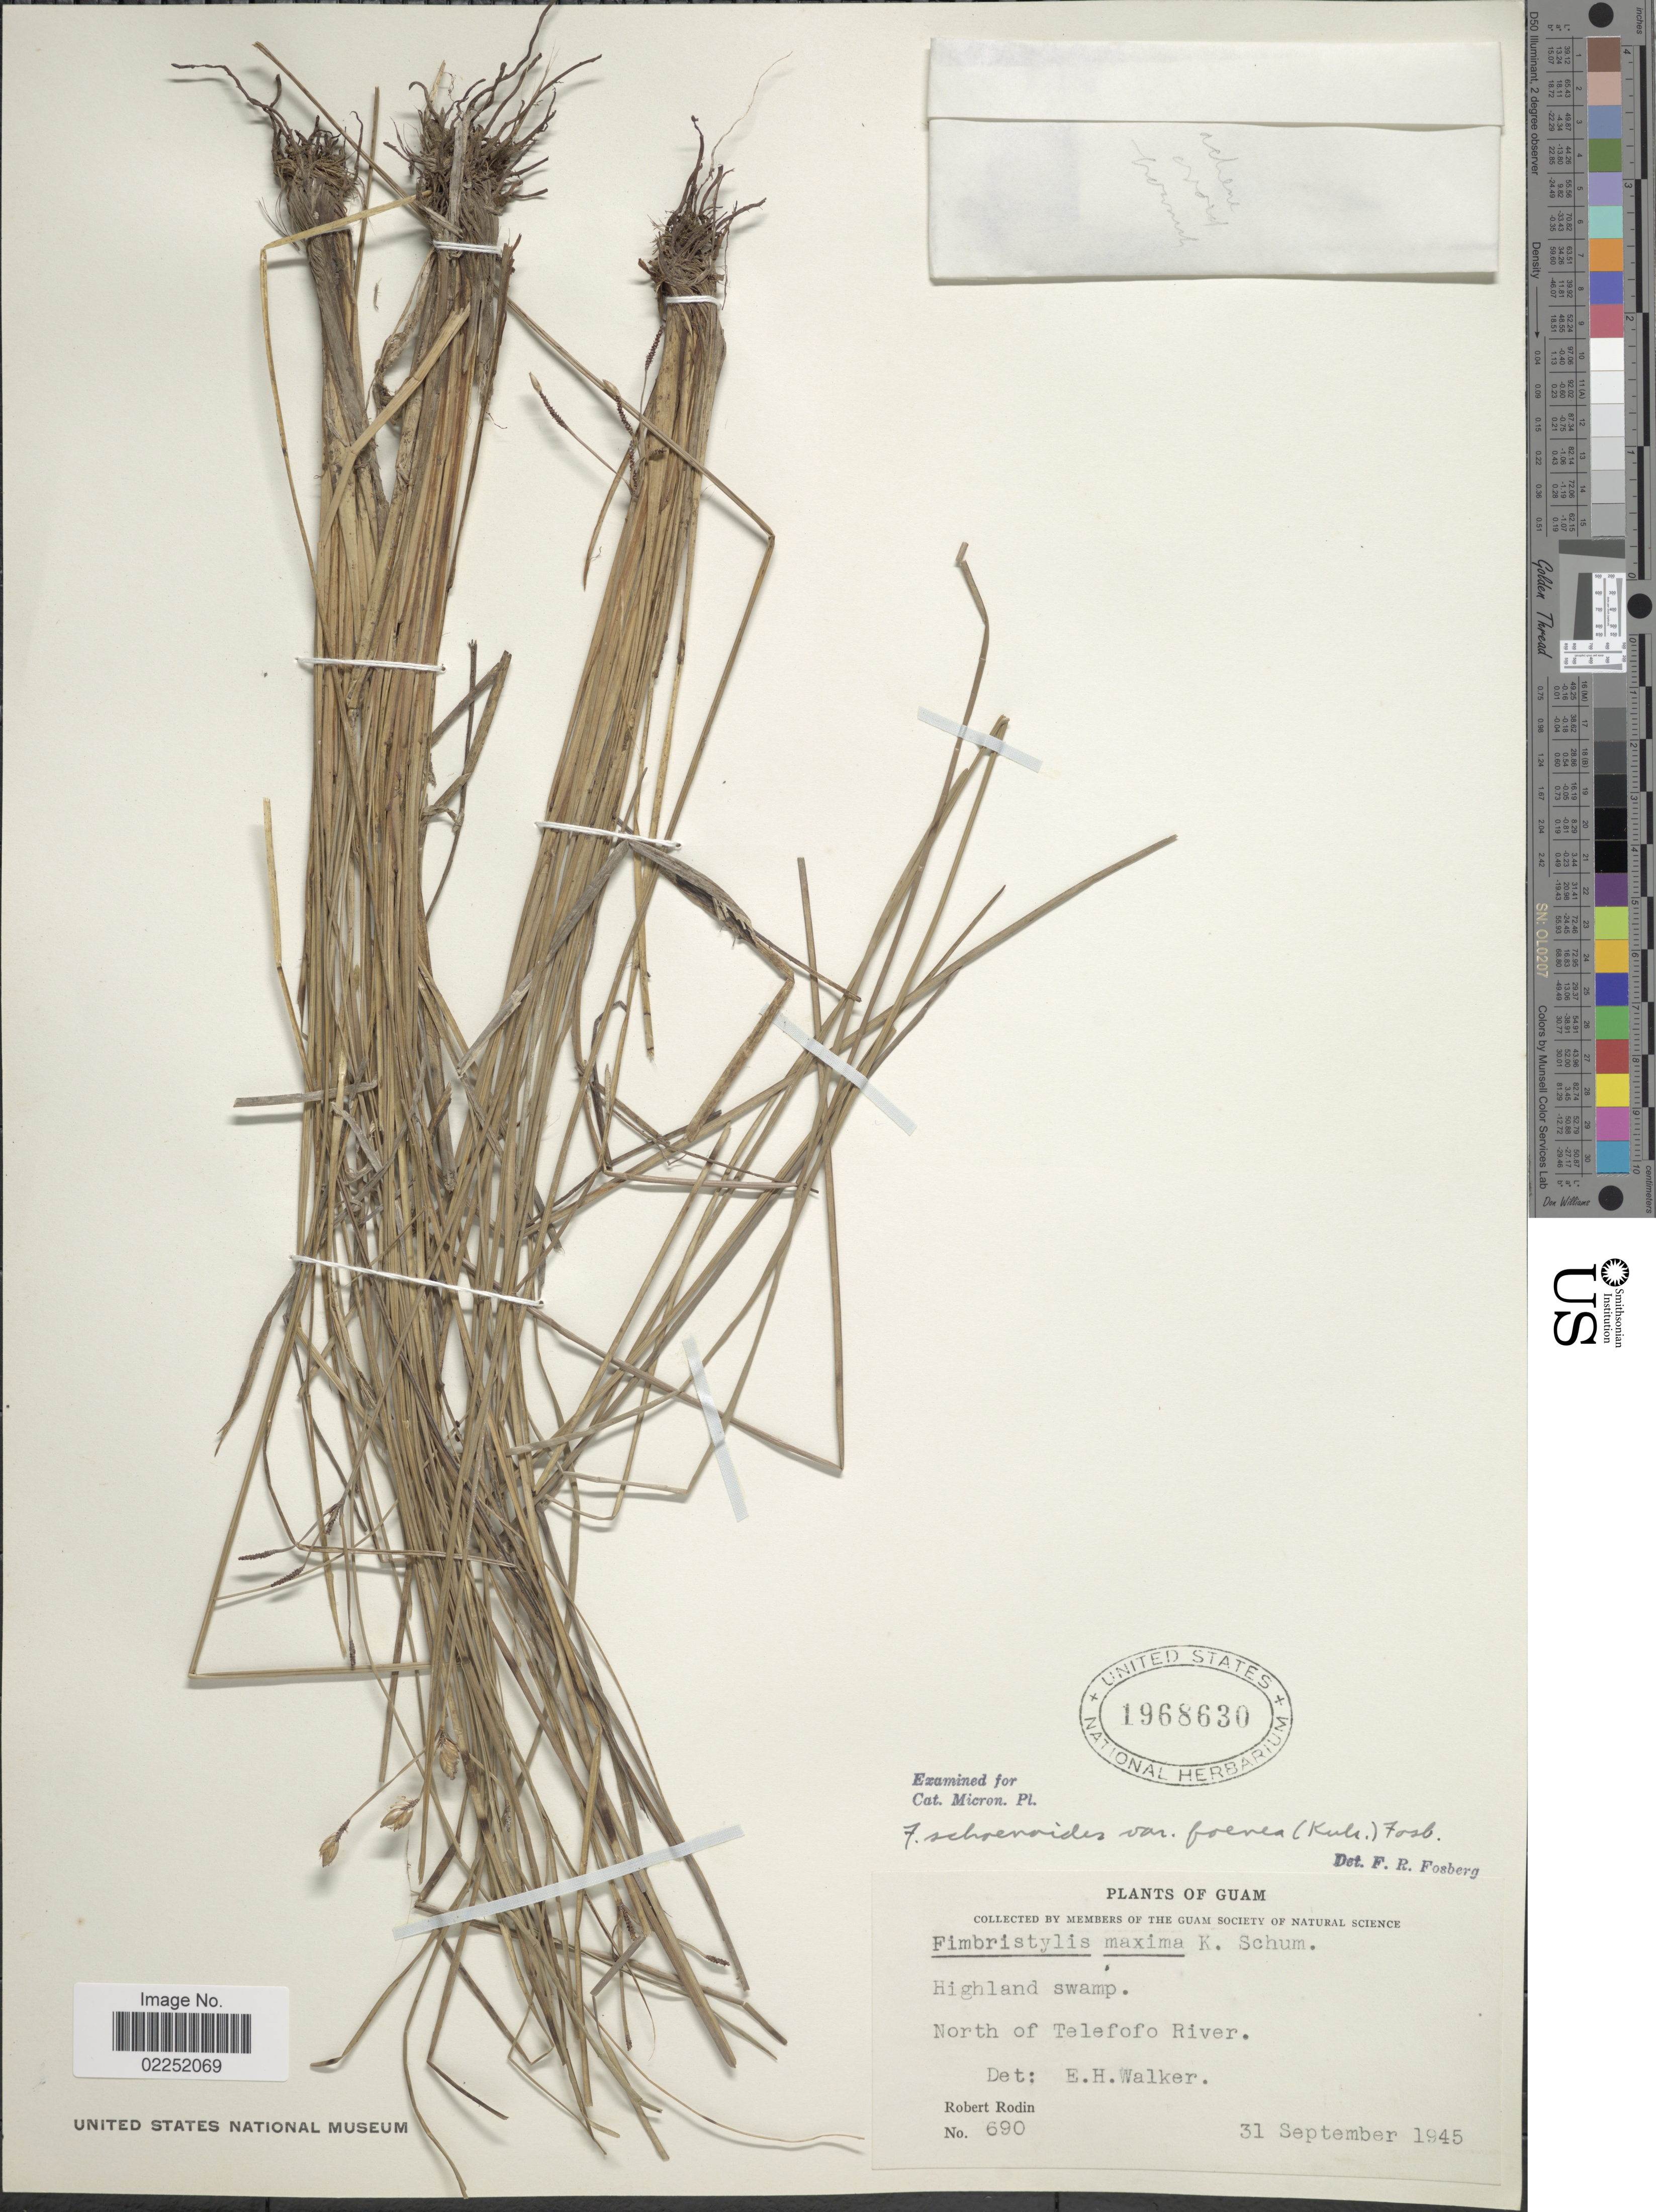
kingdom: Plantae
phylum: Tracheophyta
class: Liliopsida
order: Poales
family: Cyperaceae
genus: Fimbristylis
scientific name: Fimbristylis tristachya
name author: R. Br.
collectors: R. Rodin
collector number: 690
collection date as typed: Transcribed d/m/y: 31/9/1945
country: Guam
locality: Highland swamp, North of Telefofo River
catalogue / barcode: US 1968630